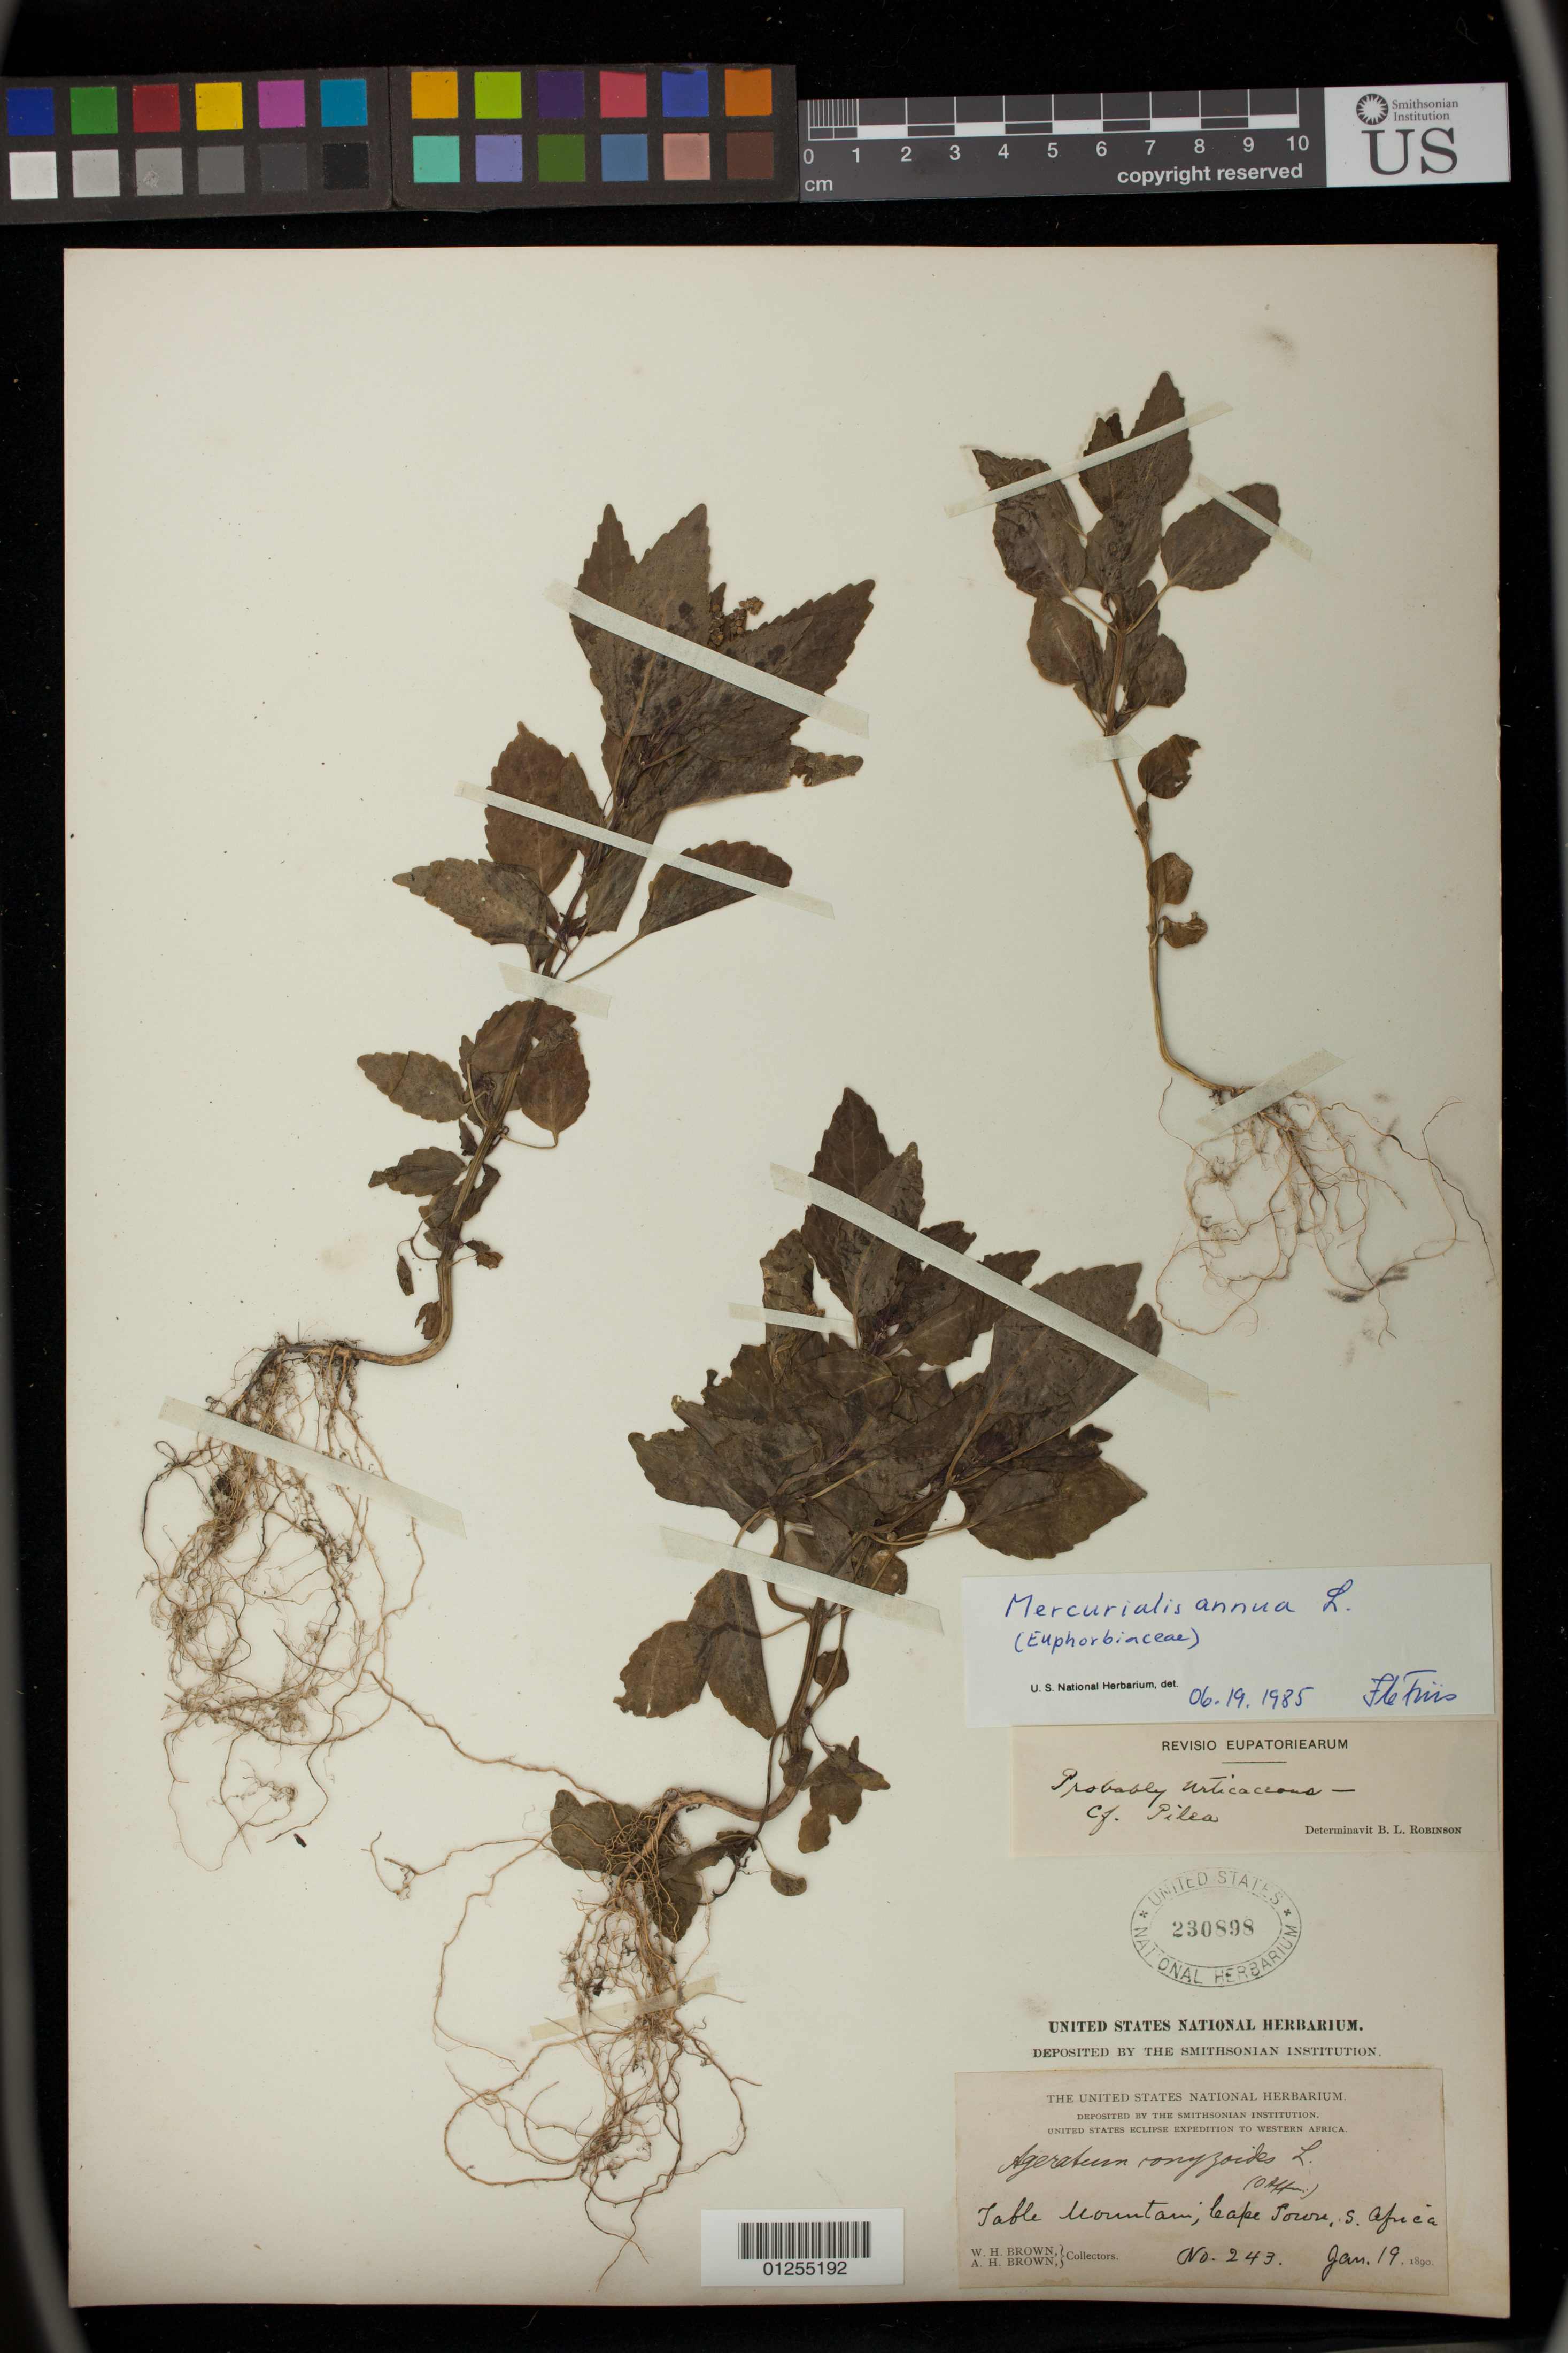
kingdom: Plantae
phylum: Tracheophyta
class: Magnoliopsida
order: Malpighiales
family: Euphorbiaceae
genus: Mercurialis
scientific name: Mercurialis annua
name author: L.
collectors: W. H. Brown & A. H. Brown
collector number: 243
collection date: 1890-01-19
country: South Africa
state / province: Western Cape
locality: Cape Town, Table Mountain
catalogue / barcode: US 230898